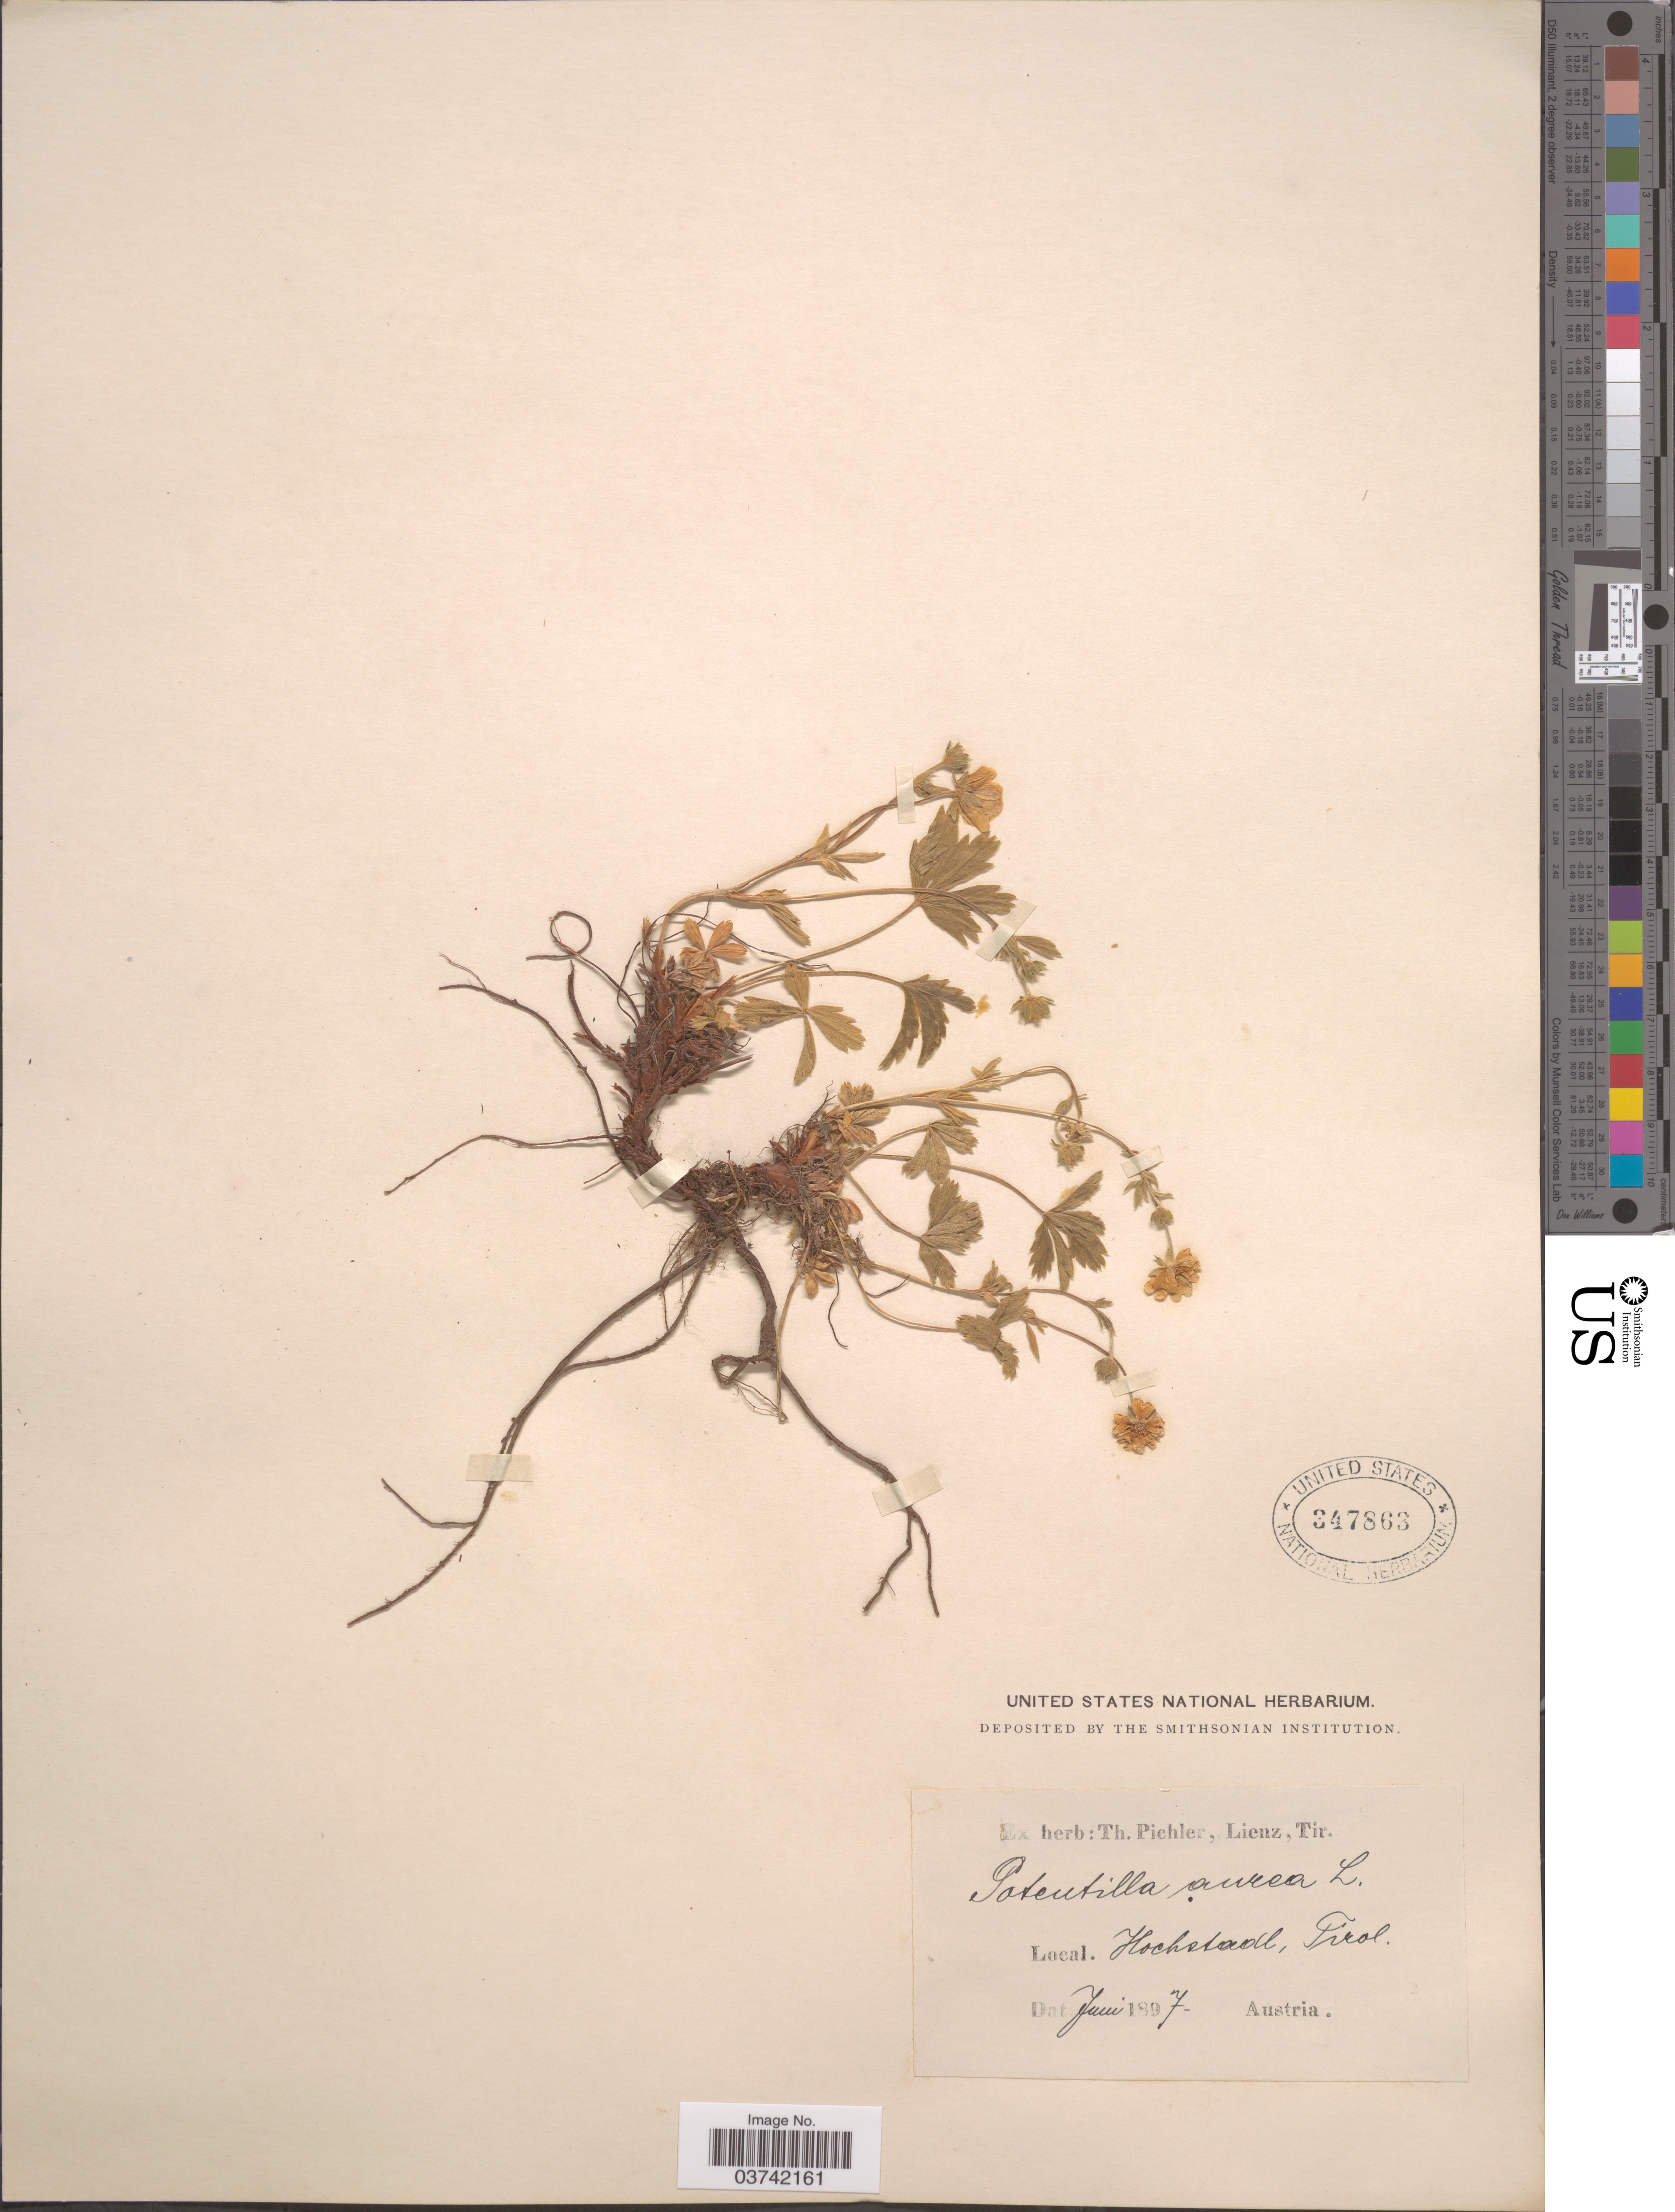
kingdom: Plantae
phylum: Tracheophyta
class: Magnoliopsida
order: Rosales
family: Rosaceae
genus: Potentilla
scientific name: Potentilla aurea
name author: L.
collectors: ex herb. T. Pichler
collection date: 1897-06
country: Austria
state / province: Tirol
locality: Hochstadt.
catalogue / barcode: US 347863